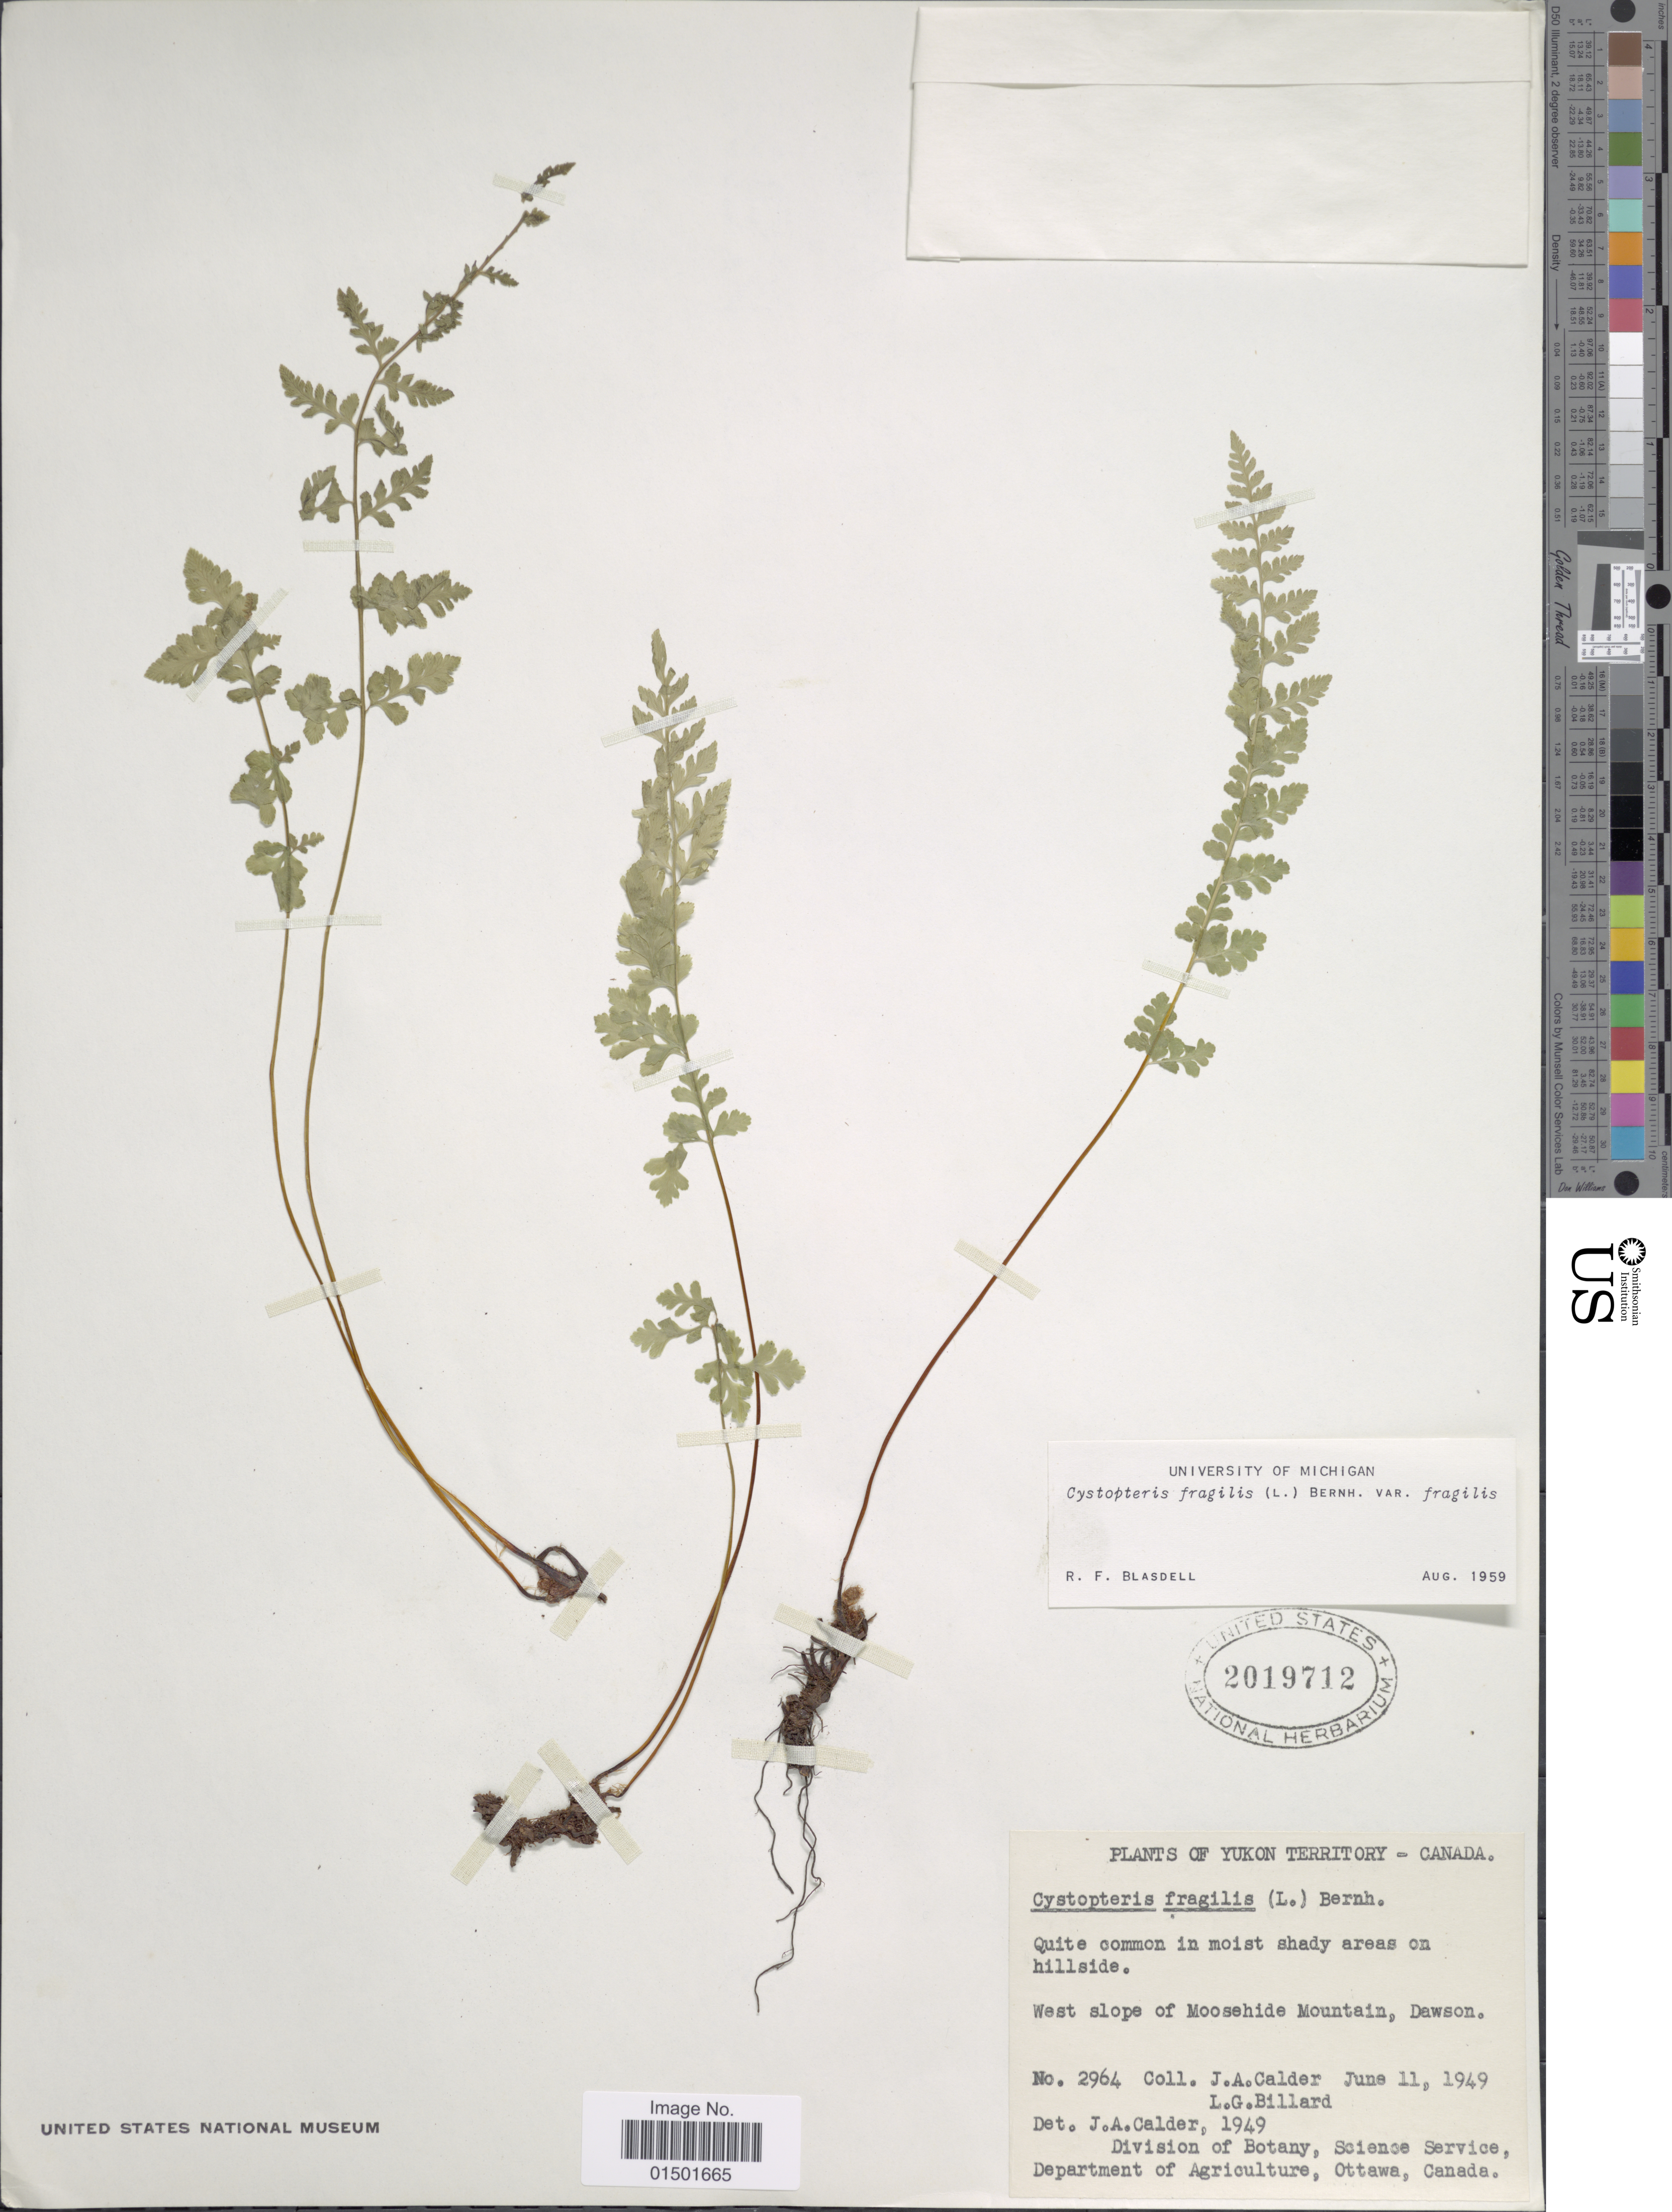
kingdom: Plantae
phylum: Tracheophyta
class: Polypodiopsida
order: Polypodiales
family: Cystopteridaceae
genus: Cystopteris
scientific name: Cystopteris fragilis var. fragilis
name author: (L.) Bernh.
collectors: J. A. Calder & L. Billard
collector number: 2964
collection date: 1949-06-11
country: Canada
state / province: Yukon Territory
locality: West slope of Moosehide Mountain, Dawson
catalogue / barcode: US 2019712